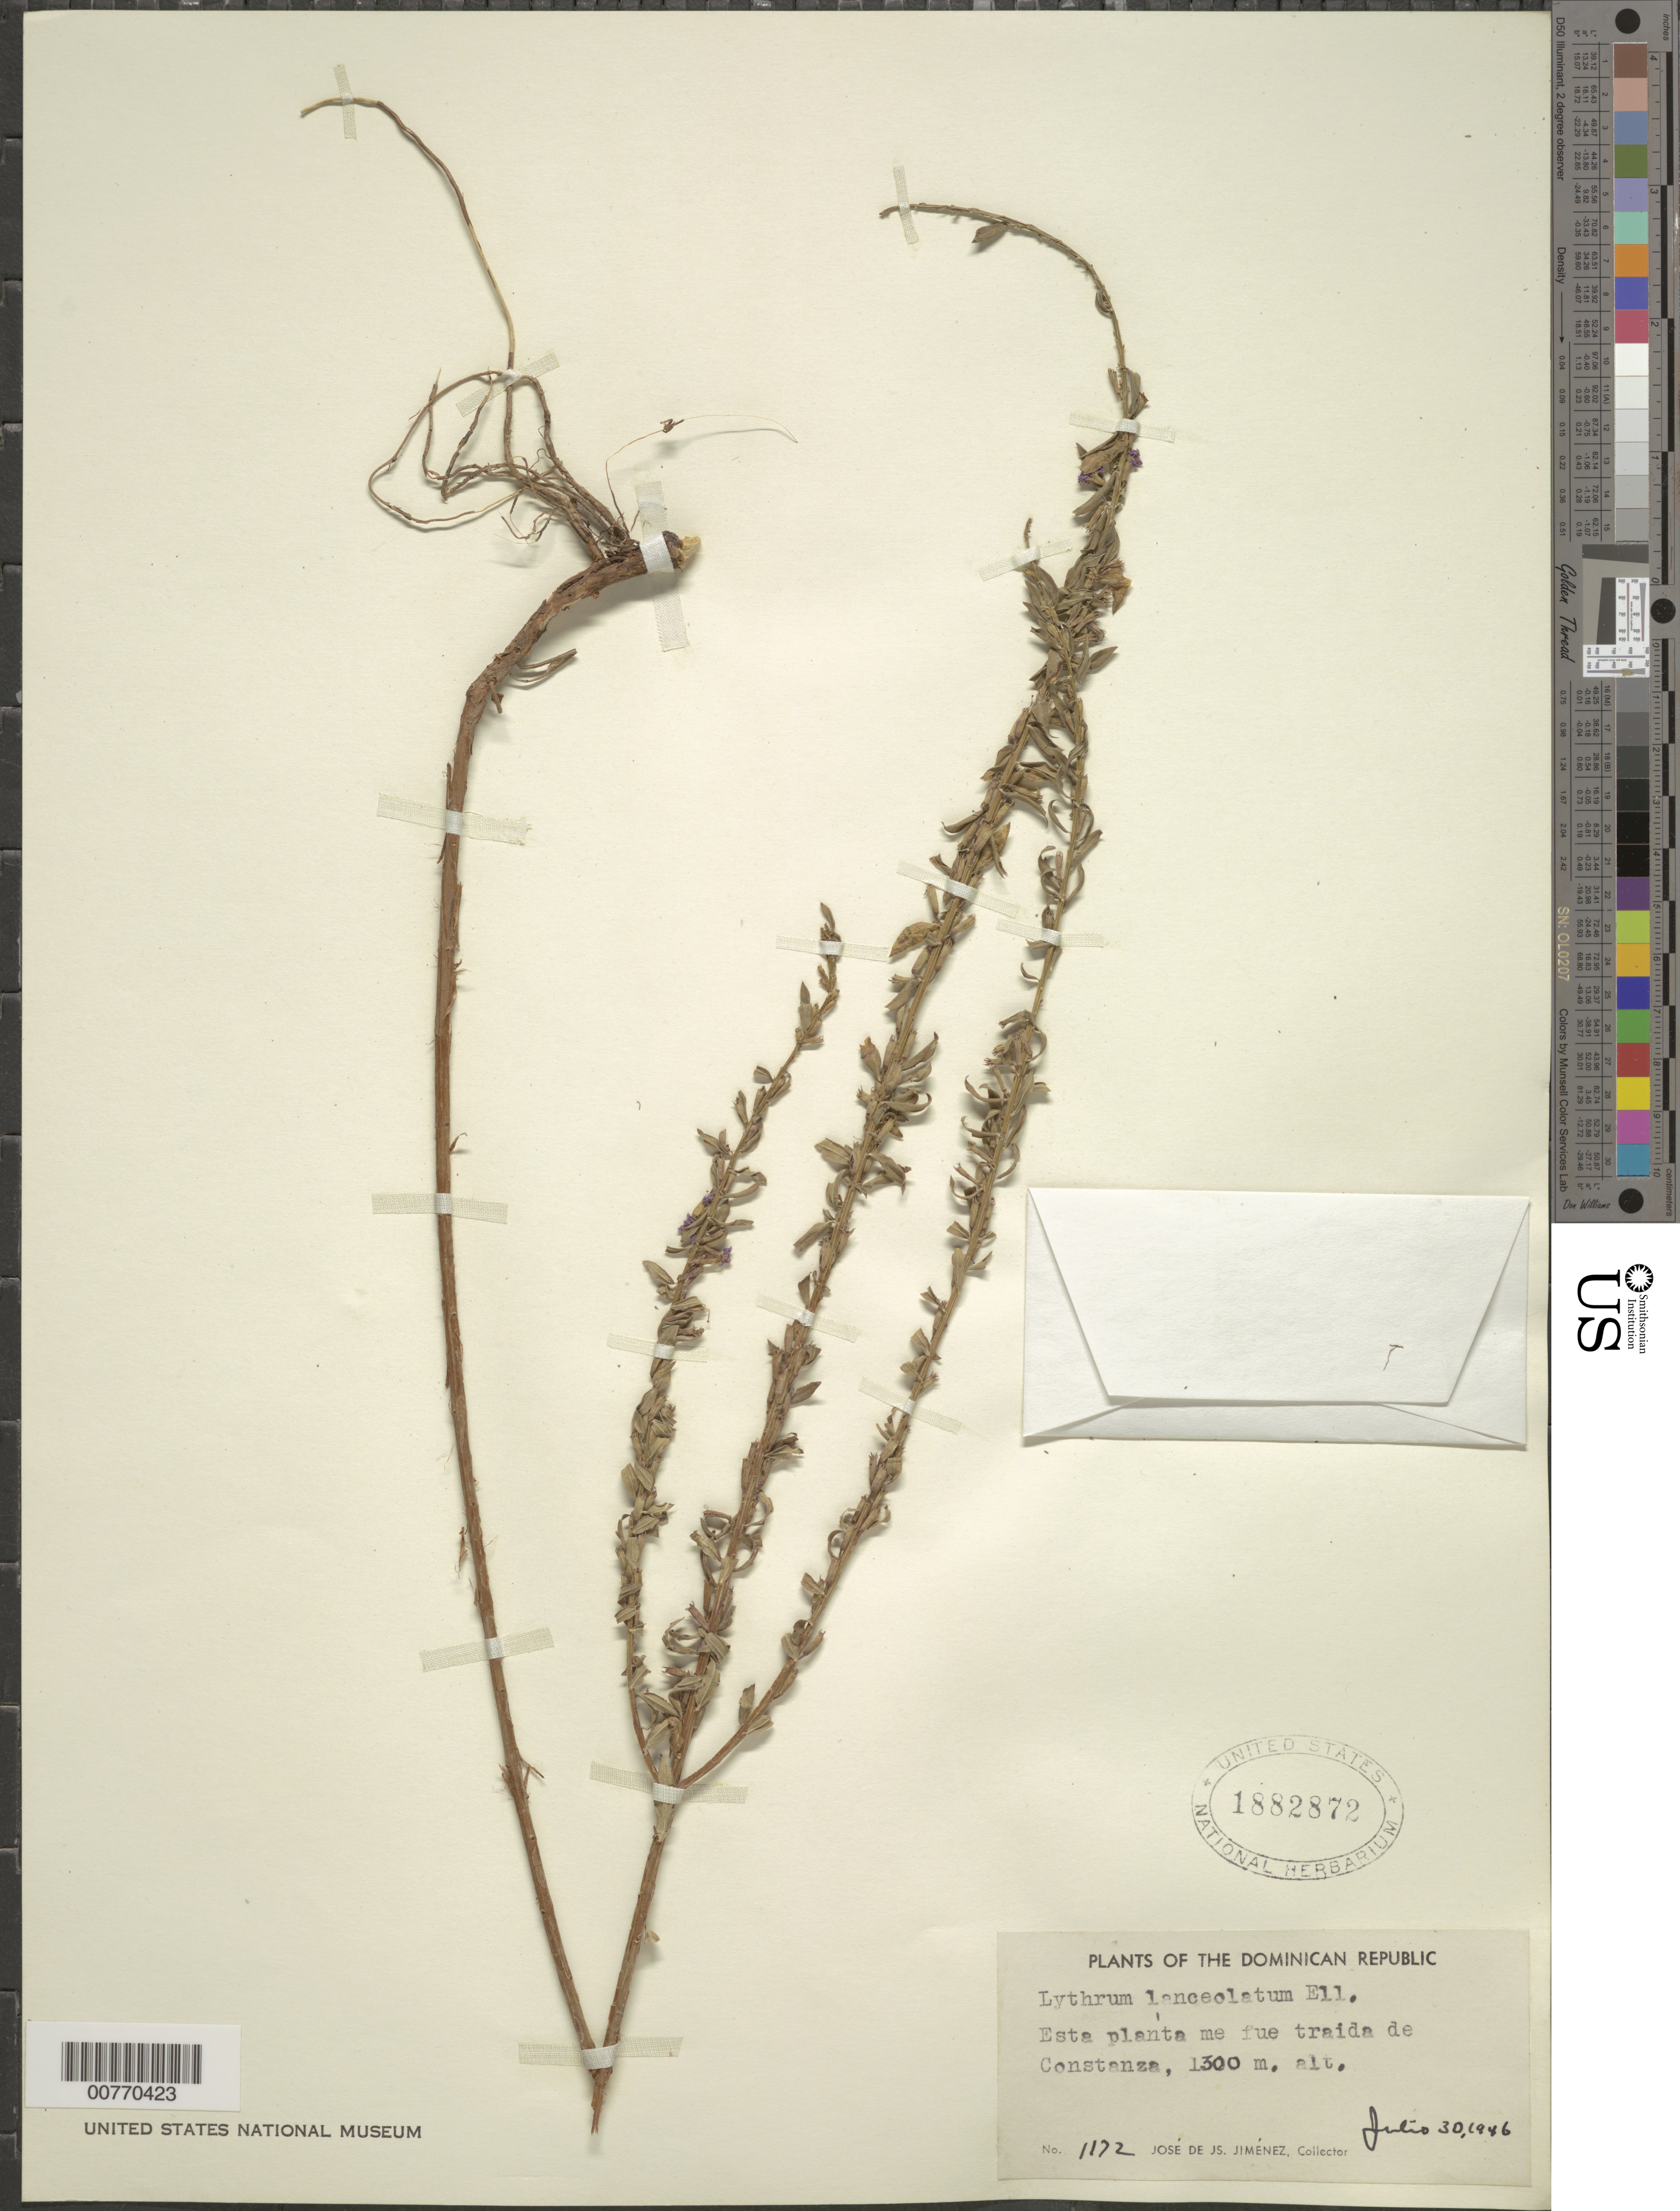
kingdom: Plantae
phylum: Tracheophyta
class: Magnoliopsida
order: Myrtales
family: Lythraceae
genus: Lythrum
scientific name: Lythrum lanceolatum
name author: Elliott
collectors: J. J. Jiménez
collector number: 1172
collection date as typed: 30 Jul 1946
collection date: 1946-07-30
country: Dominican Republic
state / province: La Vega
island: Hispaniola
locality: Constanza.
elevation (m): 1300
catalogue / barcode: US 1882872